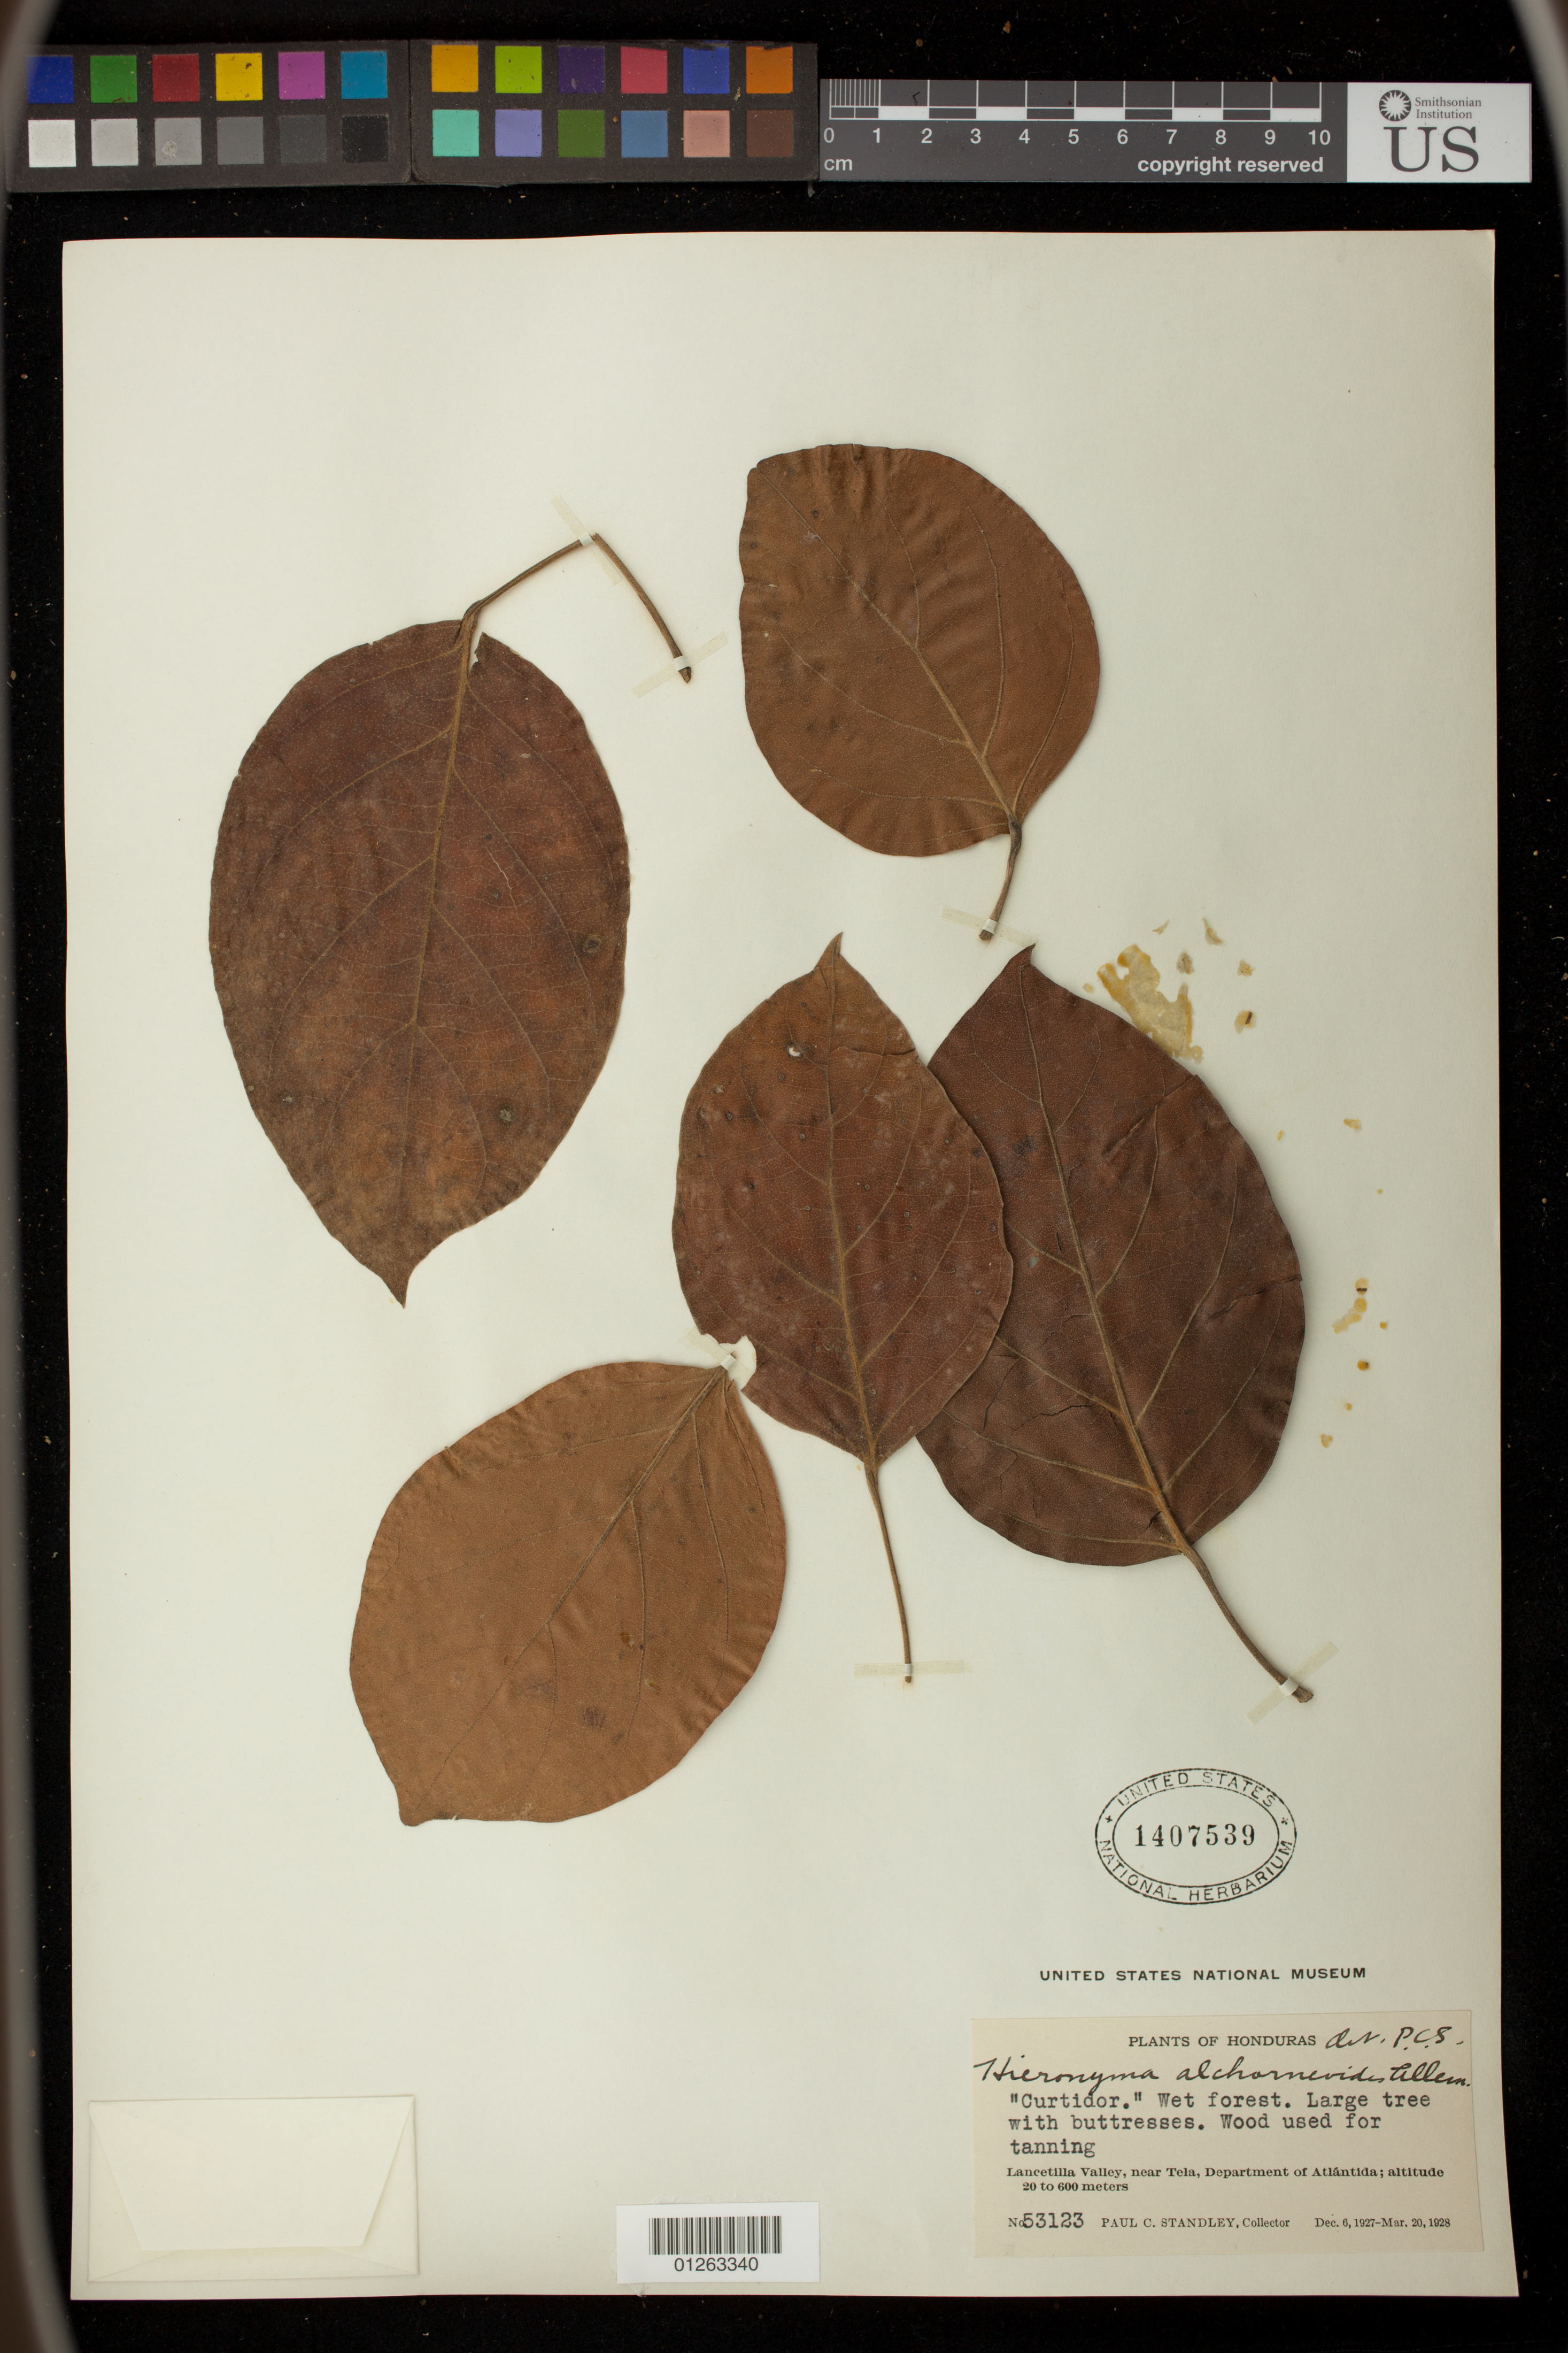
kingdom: Plantae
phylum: Tracheophyta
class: Magnoliopsida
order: Malpighiales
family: Phyllanthaceae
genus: Hieronyma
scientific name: Hieronyma alchorneoides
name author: Allemão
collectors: P. C. Standley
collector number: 53123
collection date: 1927-12-06/1928-03-20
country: Honduras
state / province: Atlántida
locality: Lancetilla Valley, near Tela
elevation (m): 20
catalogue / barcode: US 1407539